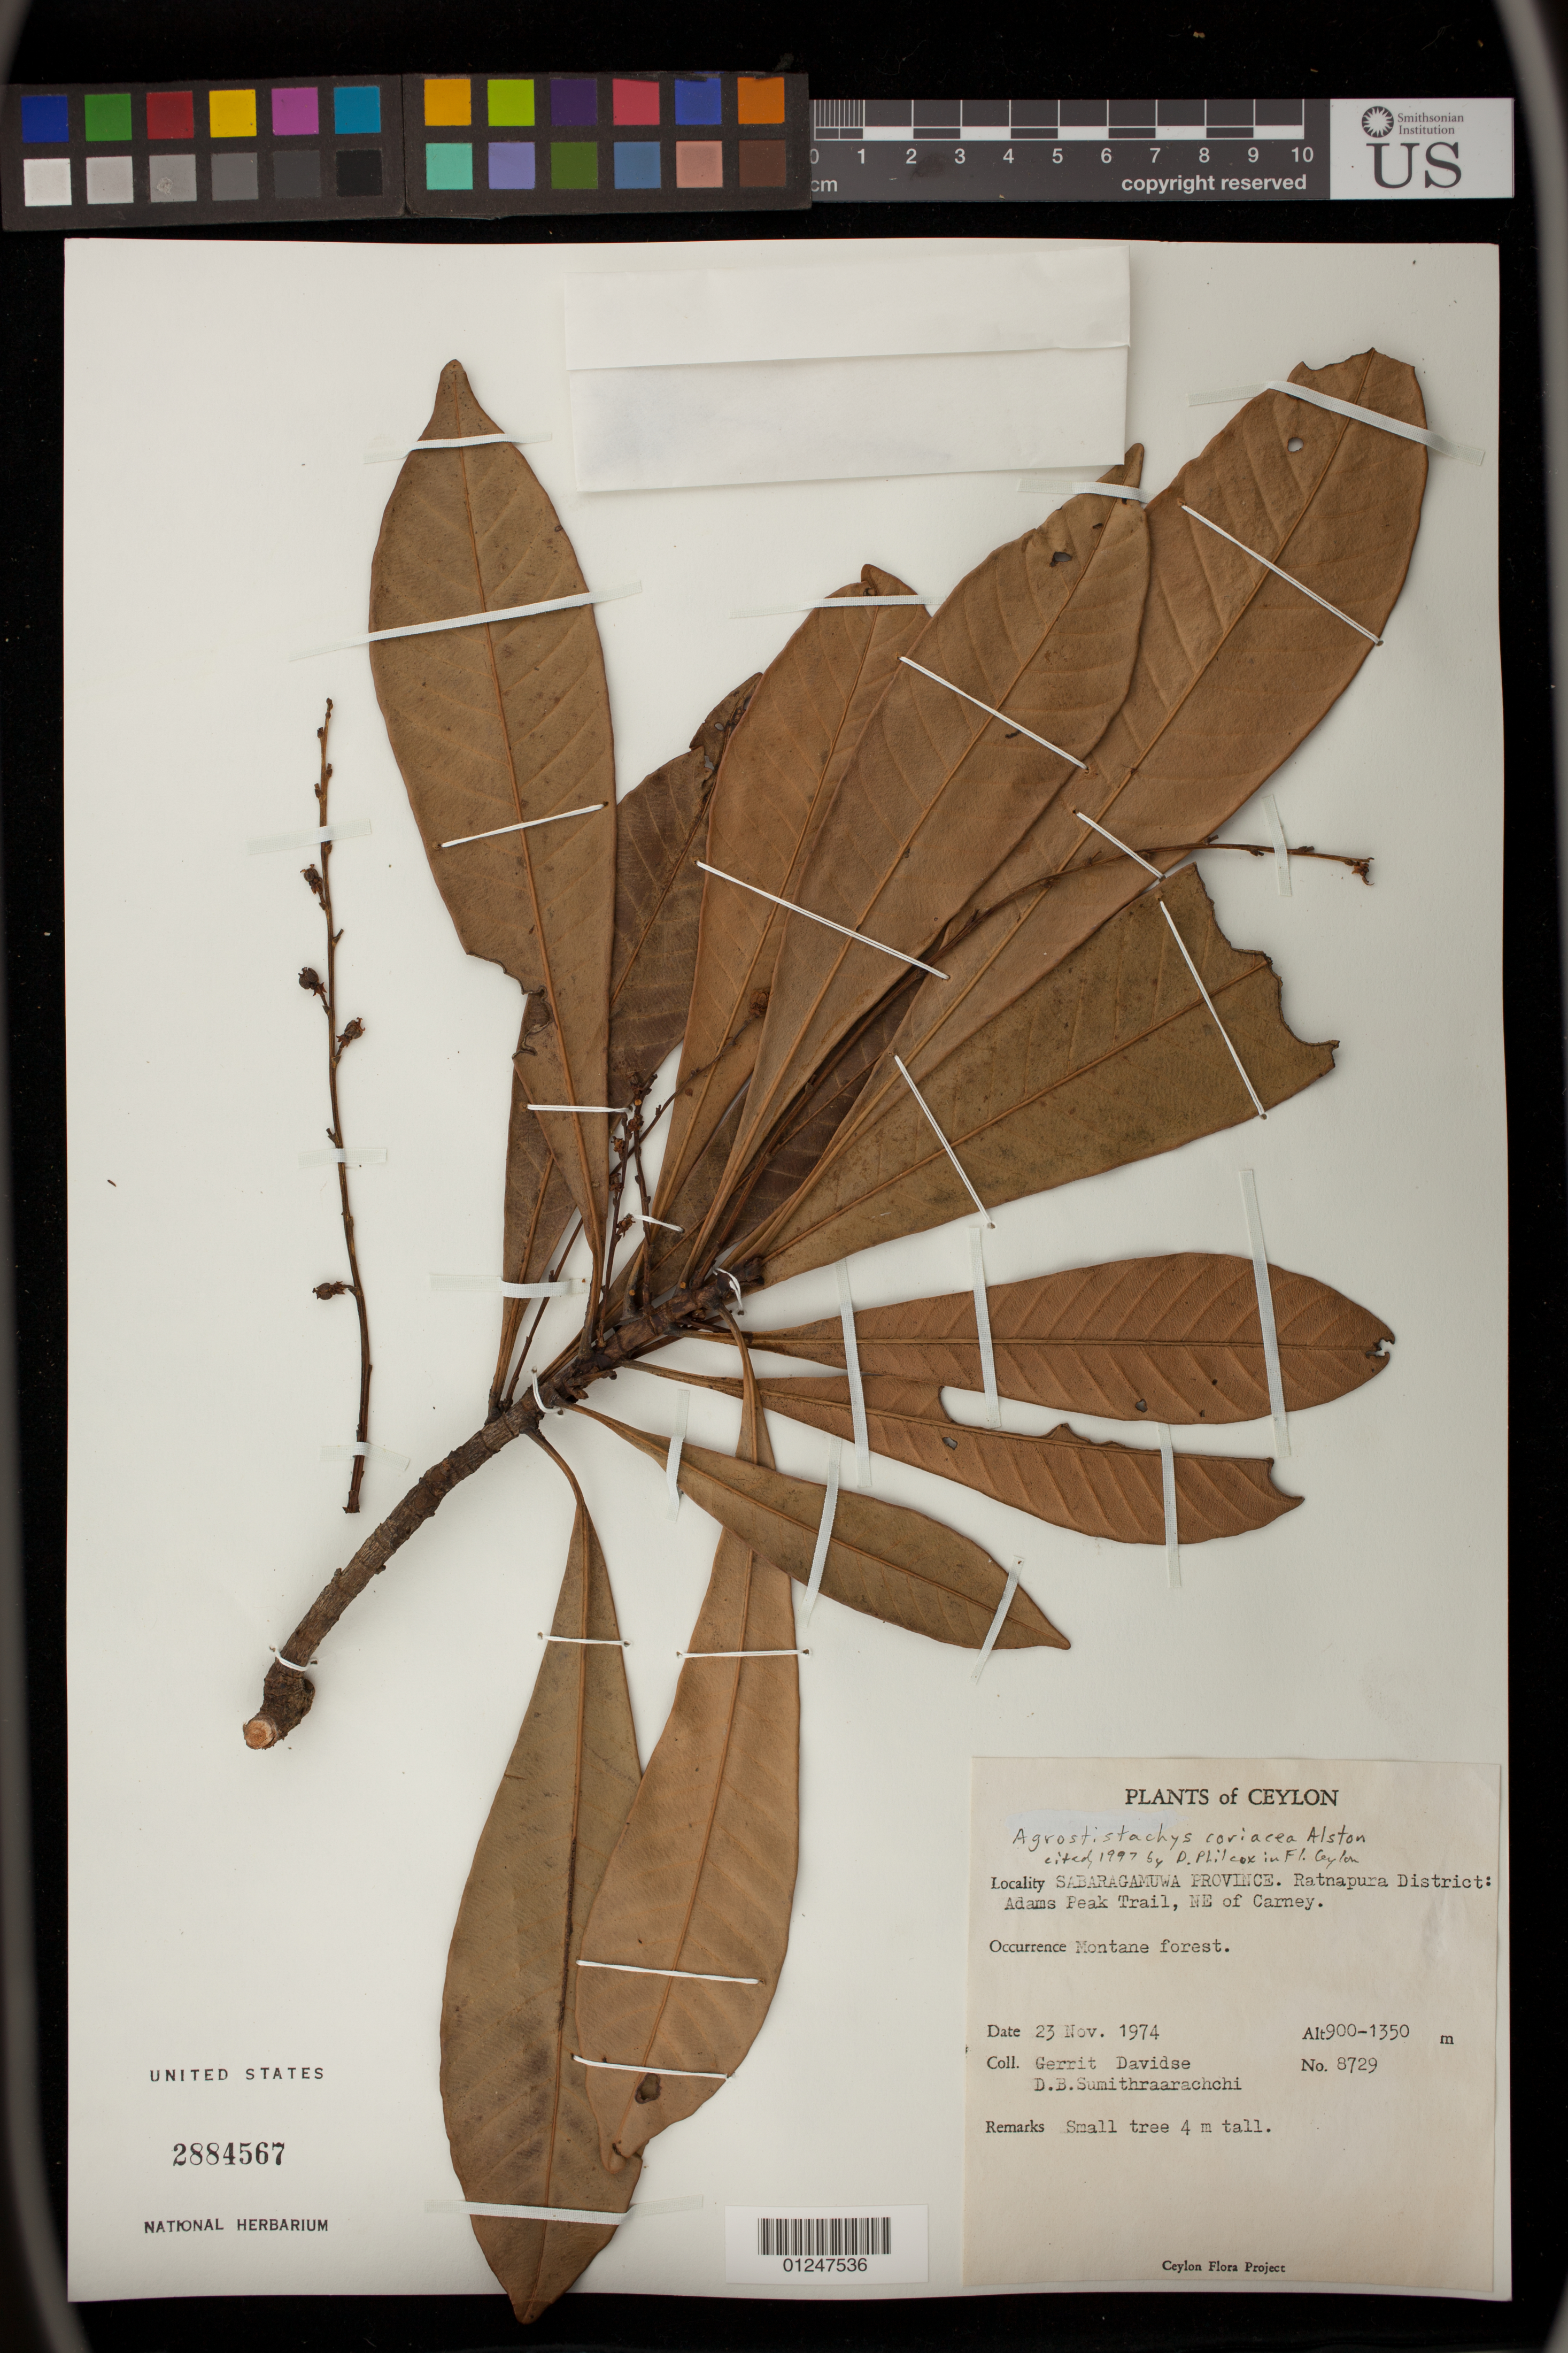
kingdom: Plantae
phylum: Tracheophyta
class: Magnoliopsida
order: Malpighiales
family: Euphorbiaceae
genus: Agrostistachys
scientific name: Agrostistachys borneensis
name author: Becc.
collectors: G. Davidse & D. B. Sumithraarachchi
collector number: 8729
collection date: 1974-11-23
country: Sri Lanka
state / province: Sabaragamuwa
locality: Ratnapura Dristrict: Adams Peak Trail, NE of Carney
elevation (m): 900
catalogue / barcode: US 2884567